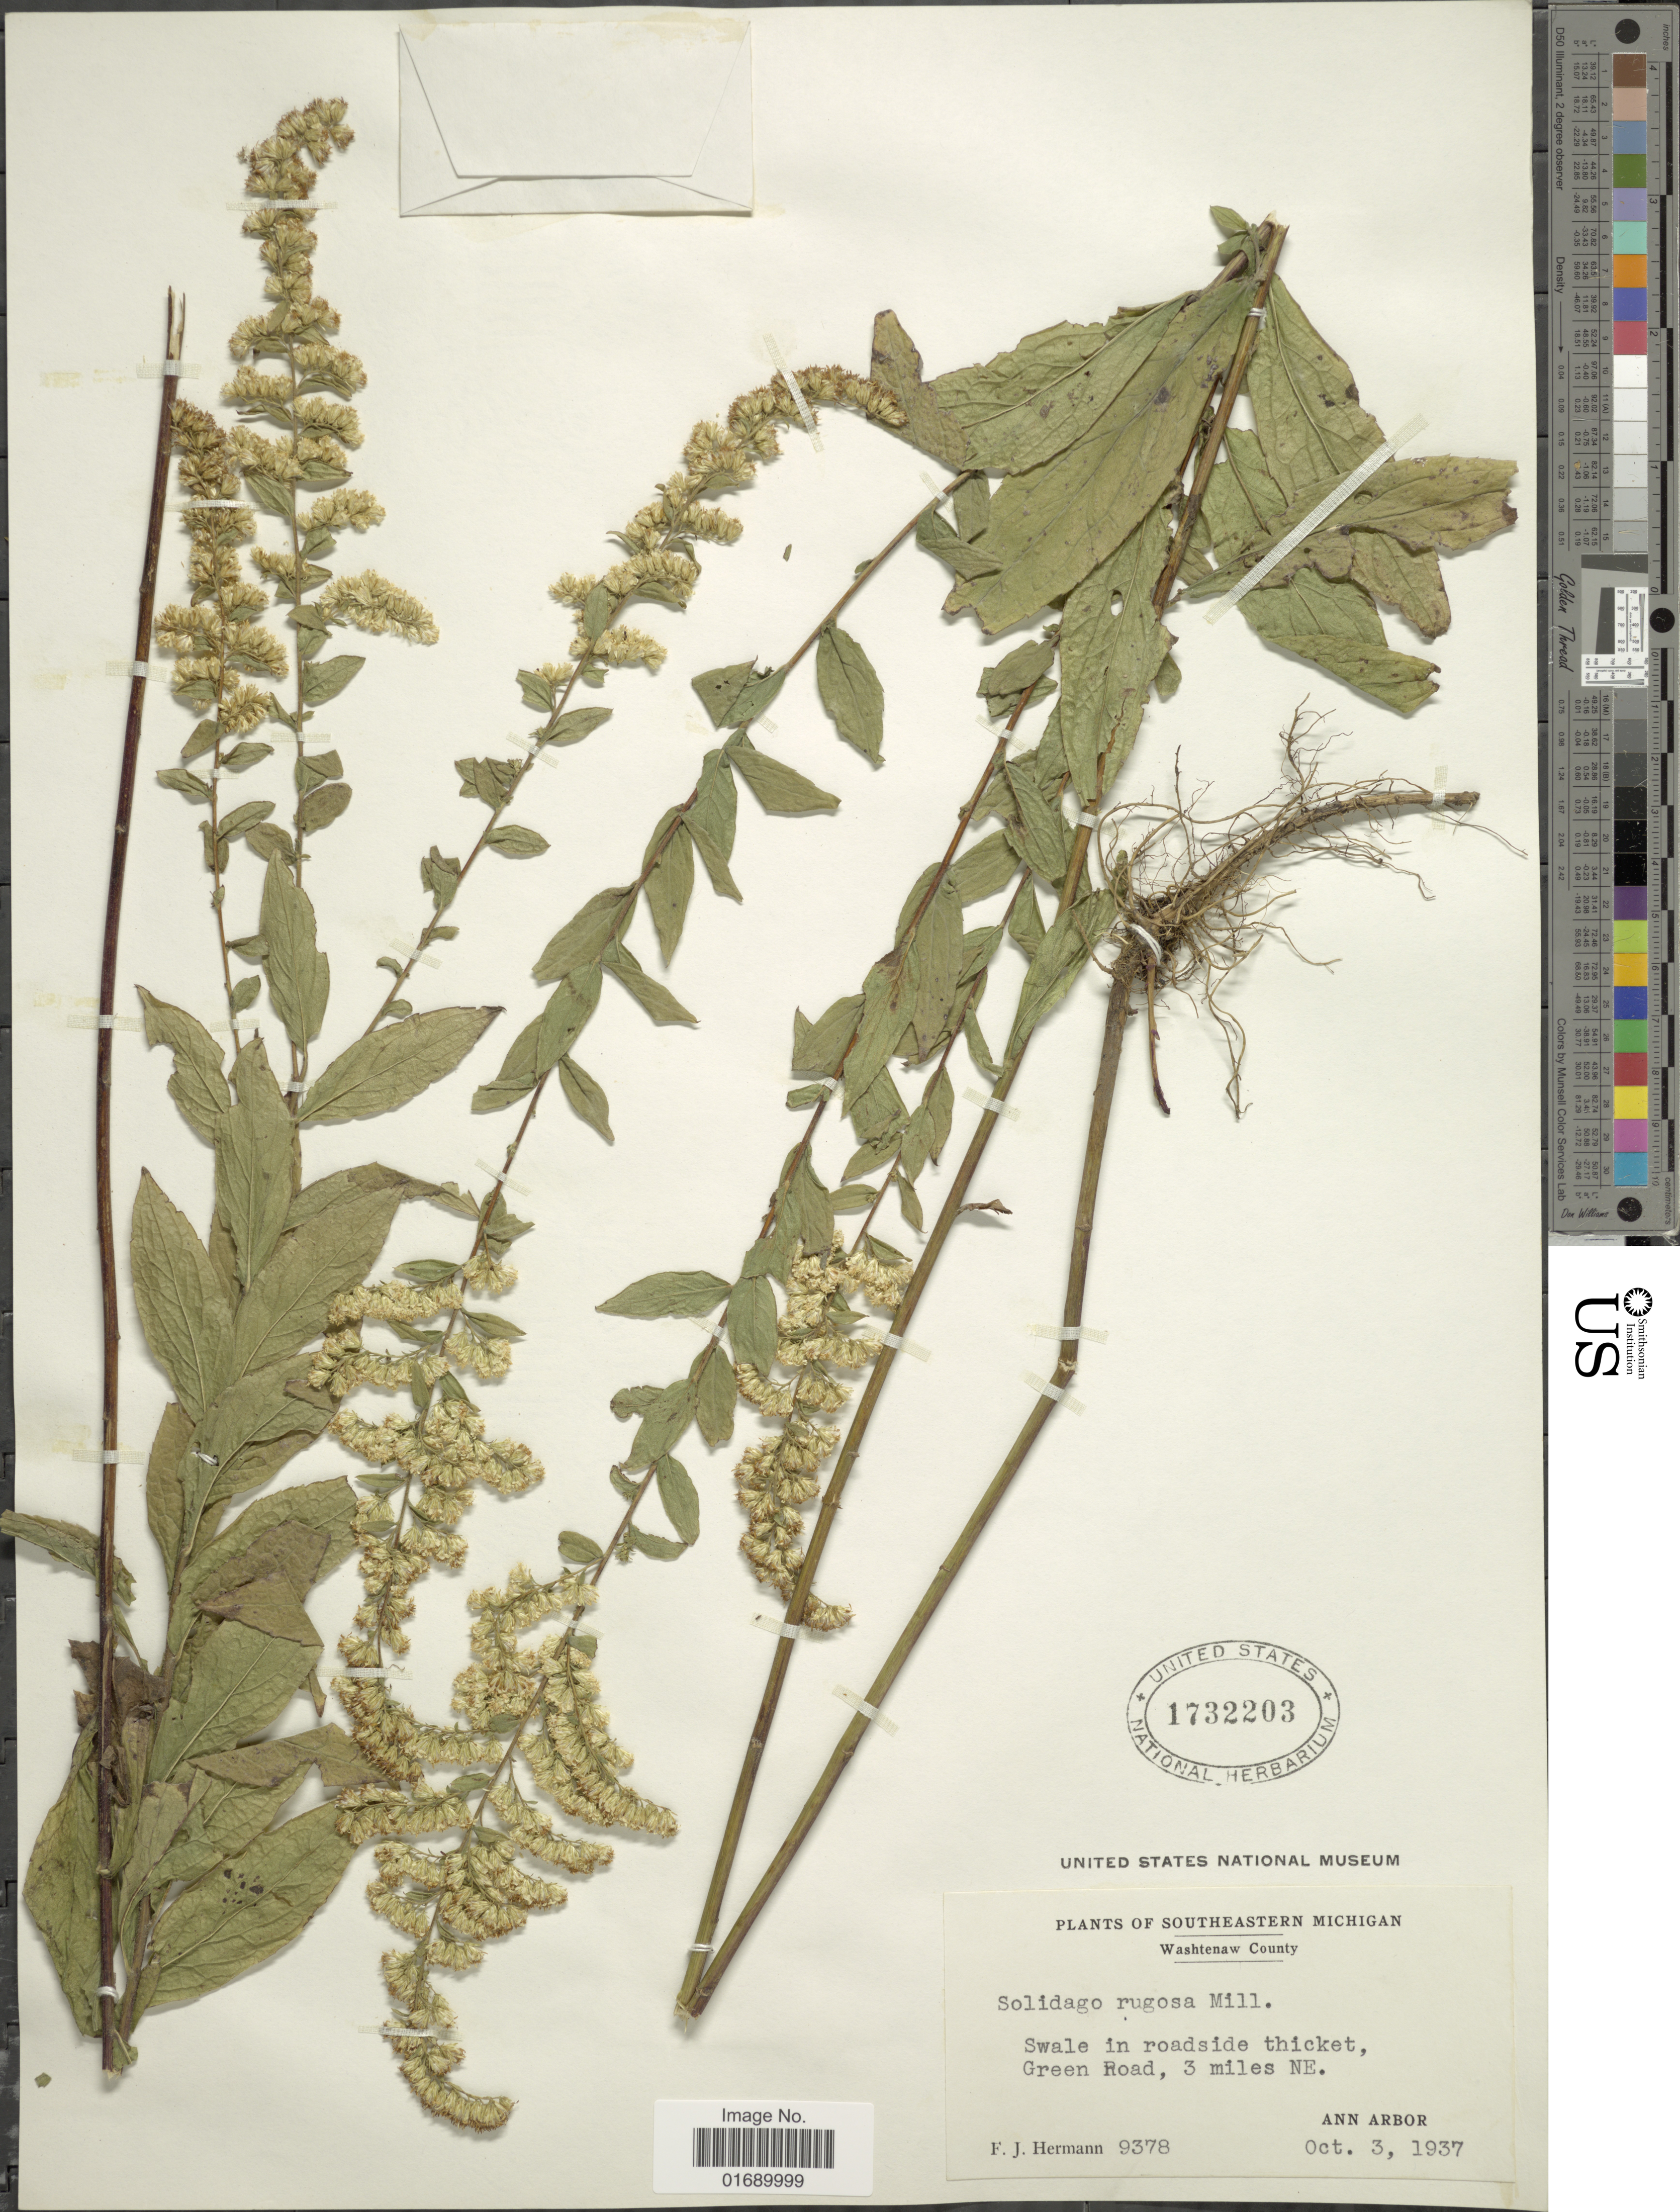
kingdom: Plantae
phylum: Tracheophyta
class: Magnoliopsida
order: Asterales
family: Asteraceae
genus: Solidago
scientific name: Solidago rugosa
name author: Mill.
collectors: F. Herman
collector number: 9378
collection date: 1937-10-03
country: United States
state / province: Michigan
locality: Southeastern Michigan, Wastenaw County, Swale in roadside thicket, Green Road, 3 miles NE, Ann Arbor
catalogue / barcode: US 1732203